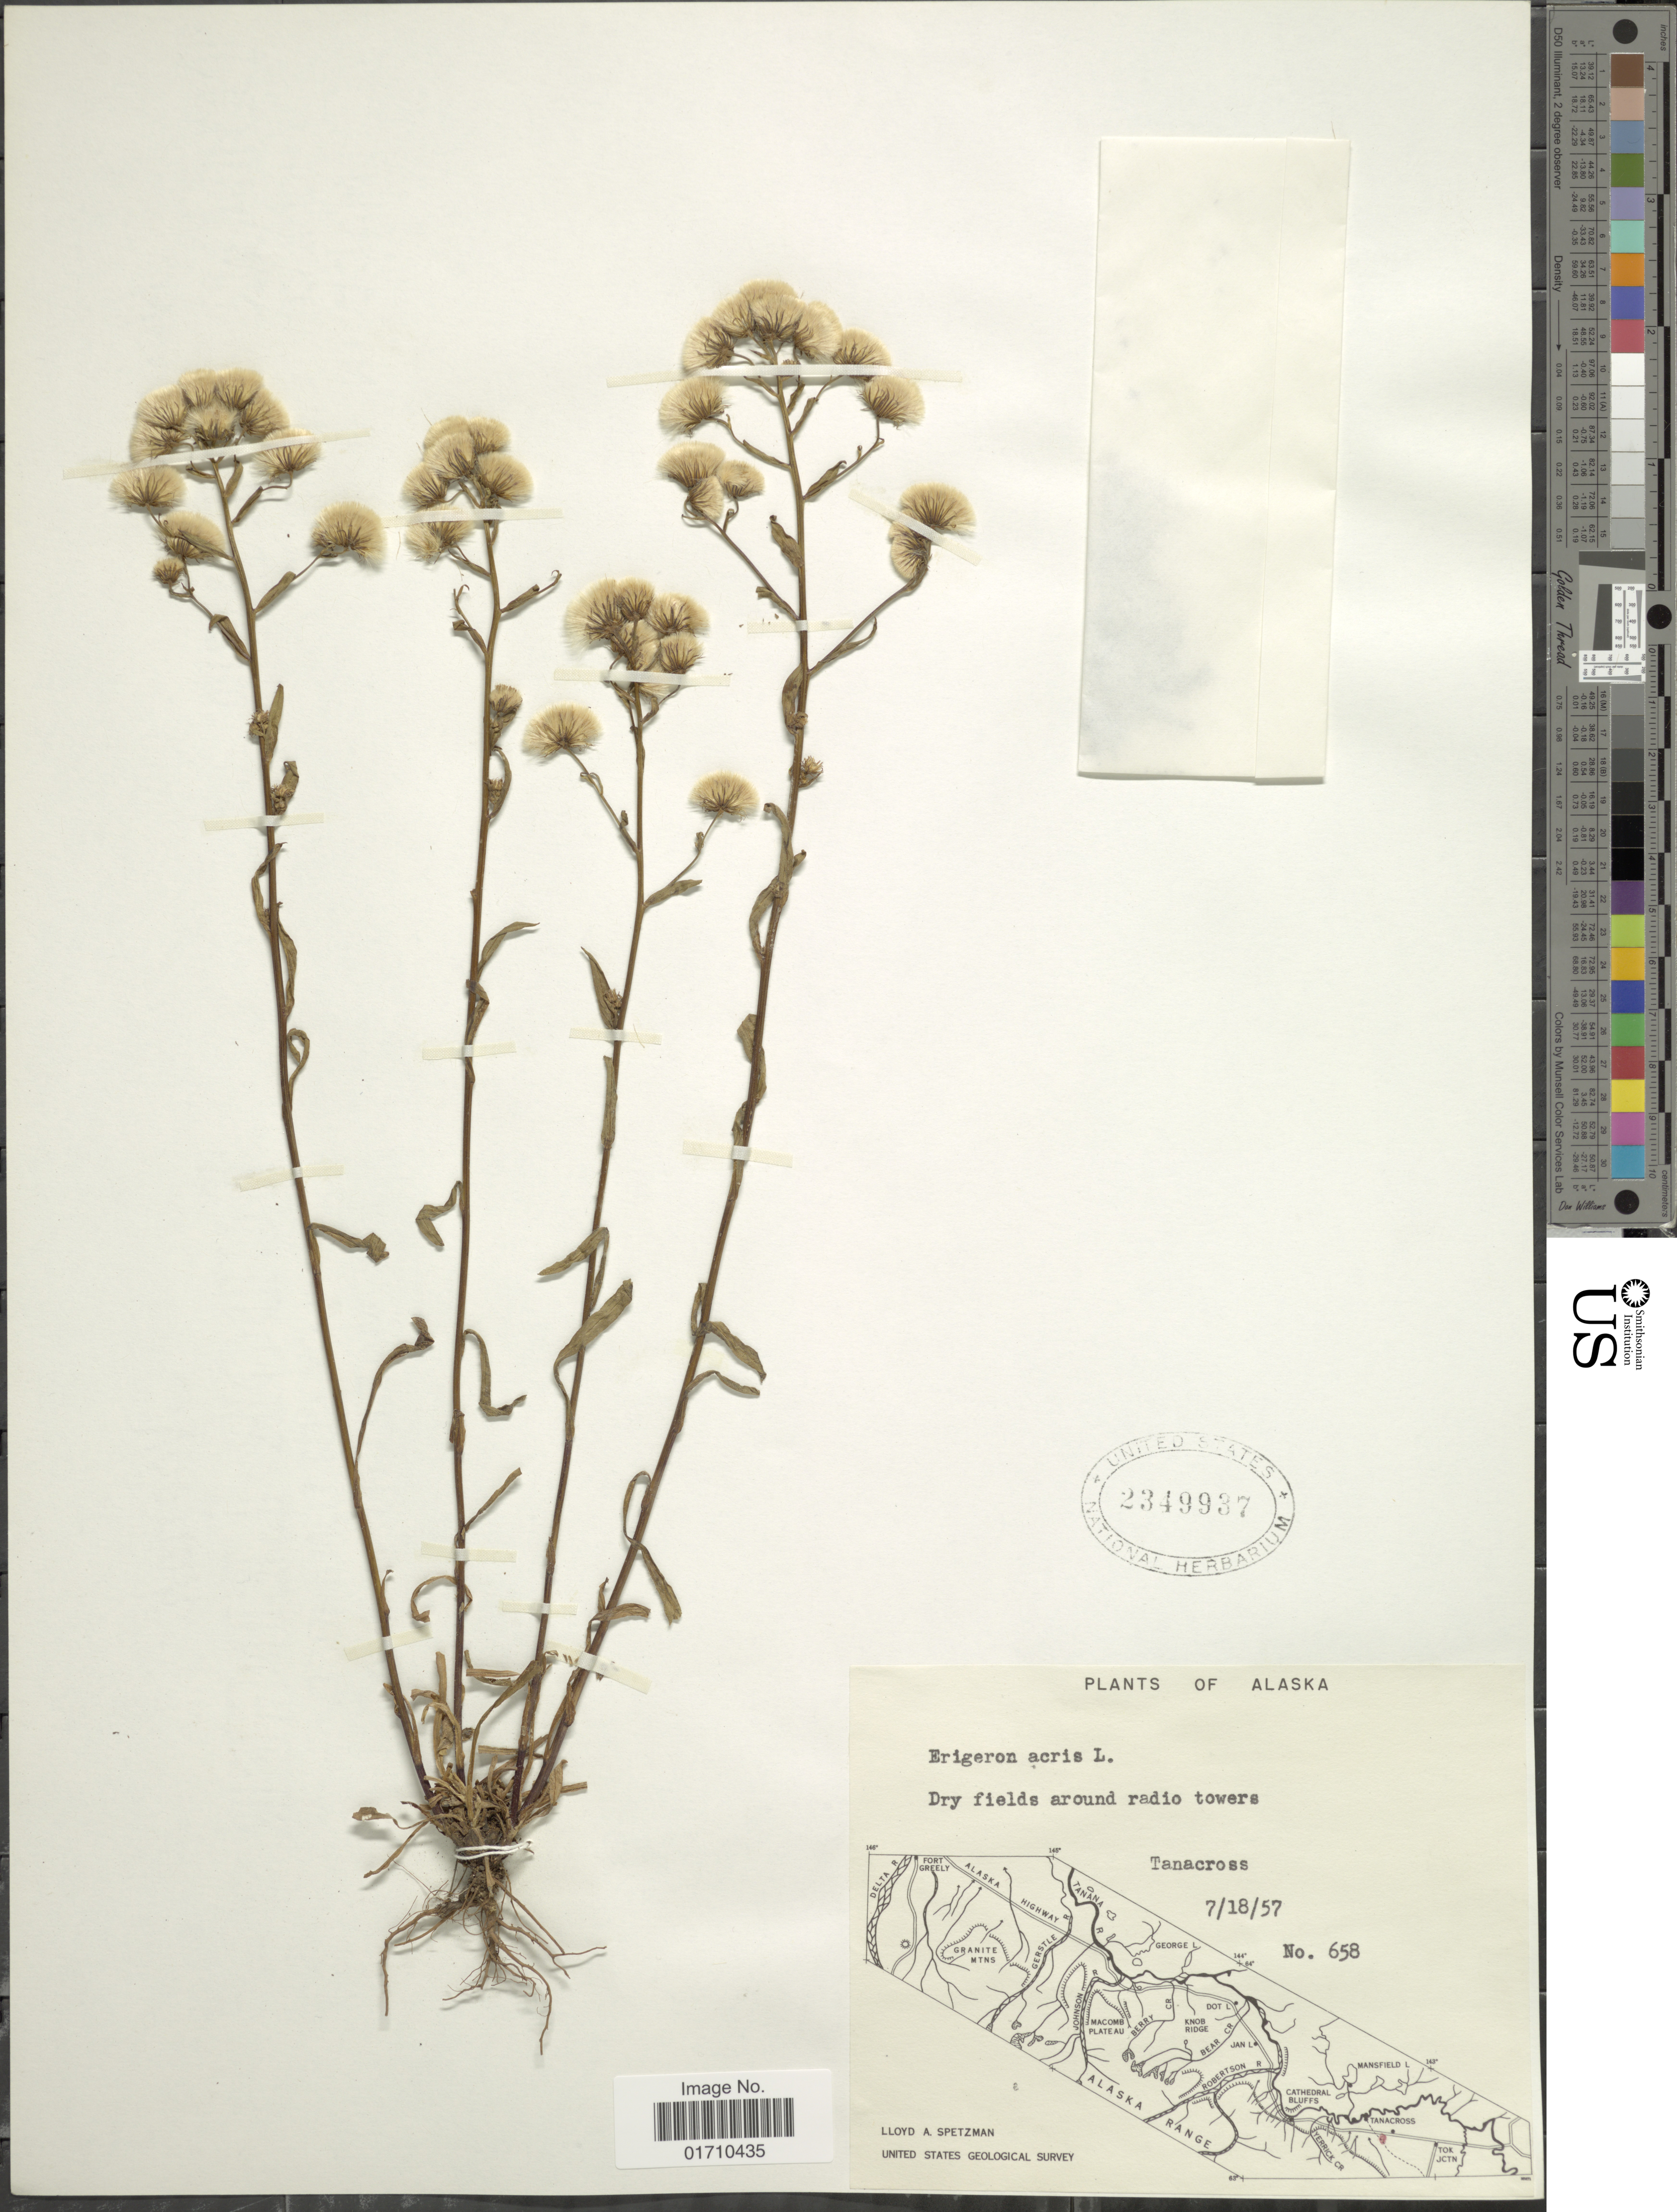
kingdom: Plantae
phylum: Tracheophyta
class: Magnoliopsida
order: Asterales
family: Asteraceae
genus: Erigeron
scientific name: Erigeron acris var. asteroides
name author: (Andrz.) DC.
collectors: L. Spetzman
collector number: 658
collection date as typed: Transcribed d/m/y: 18/7/57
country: United States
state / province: Alaska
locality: Dry fields around radio towers, Tanacross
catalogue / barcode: US 2349937